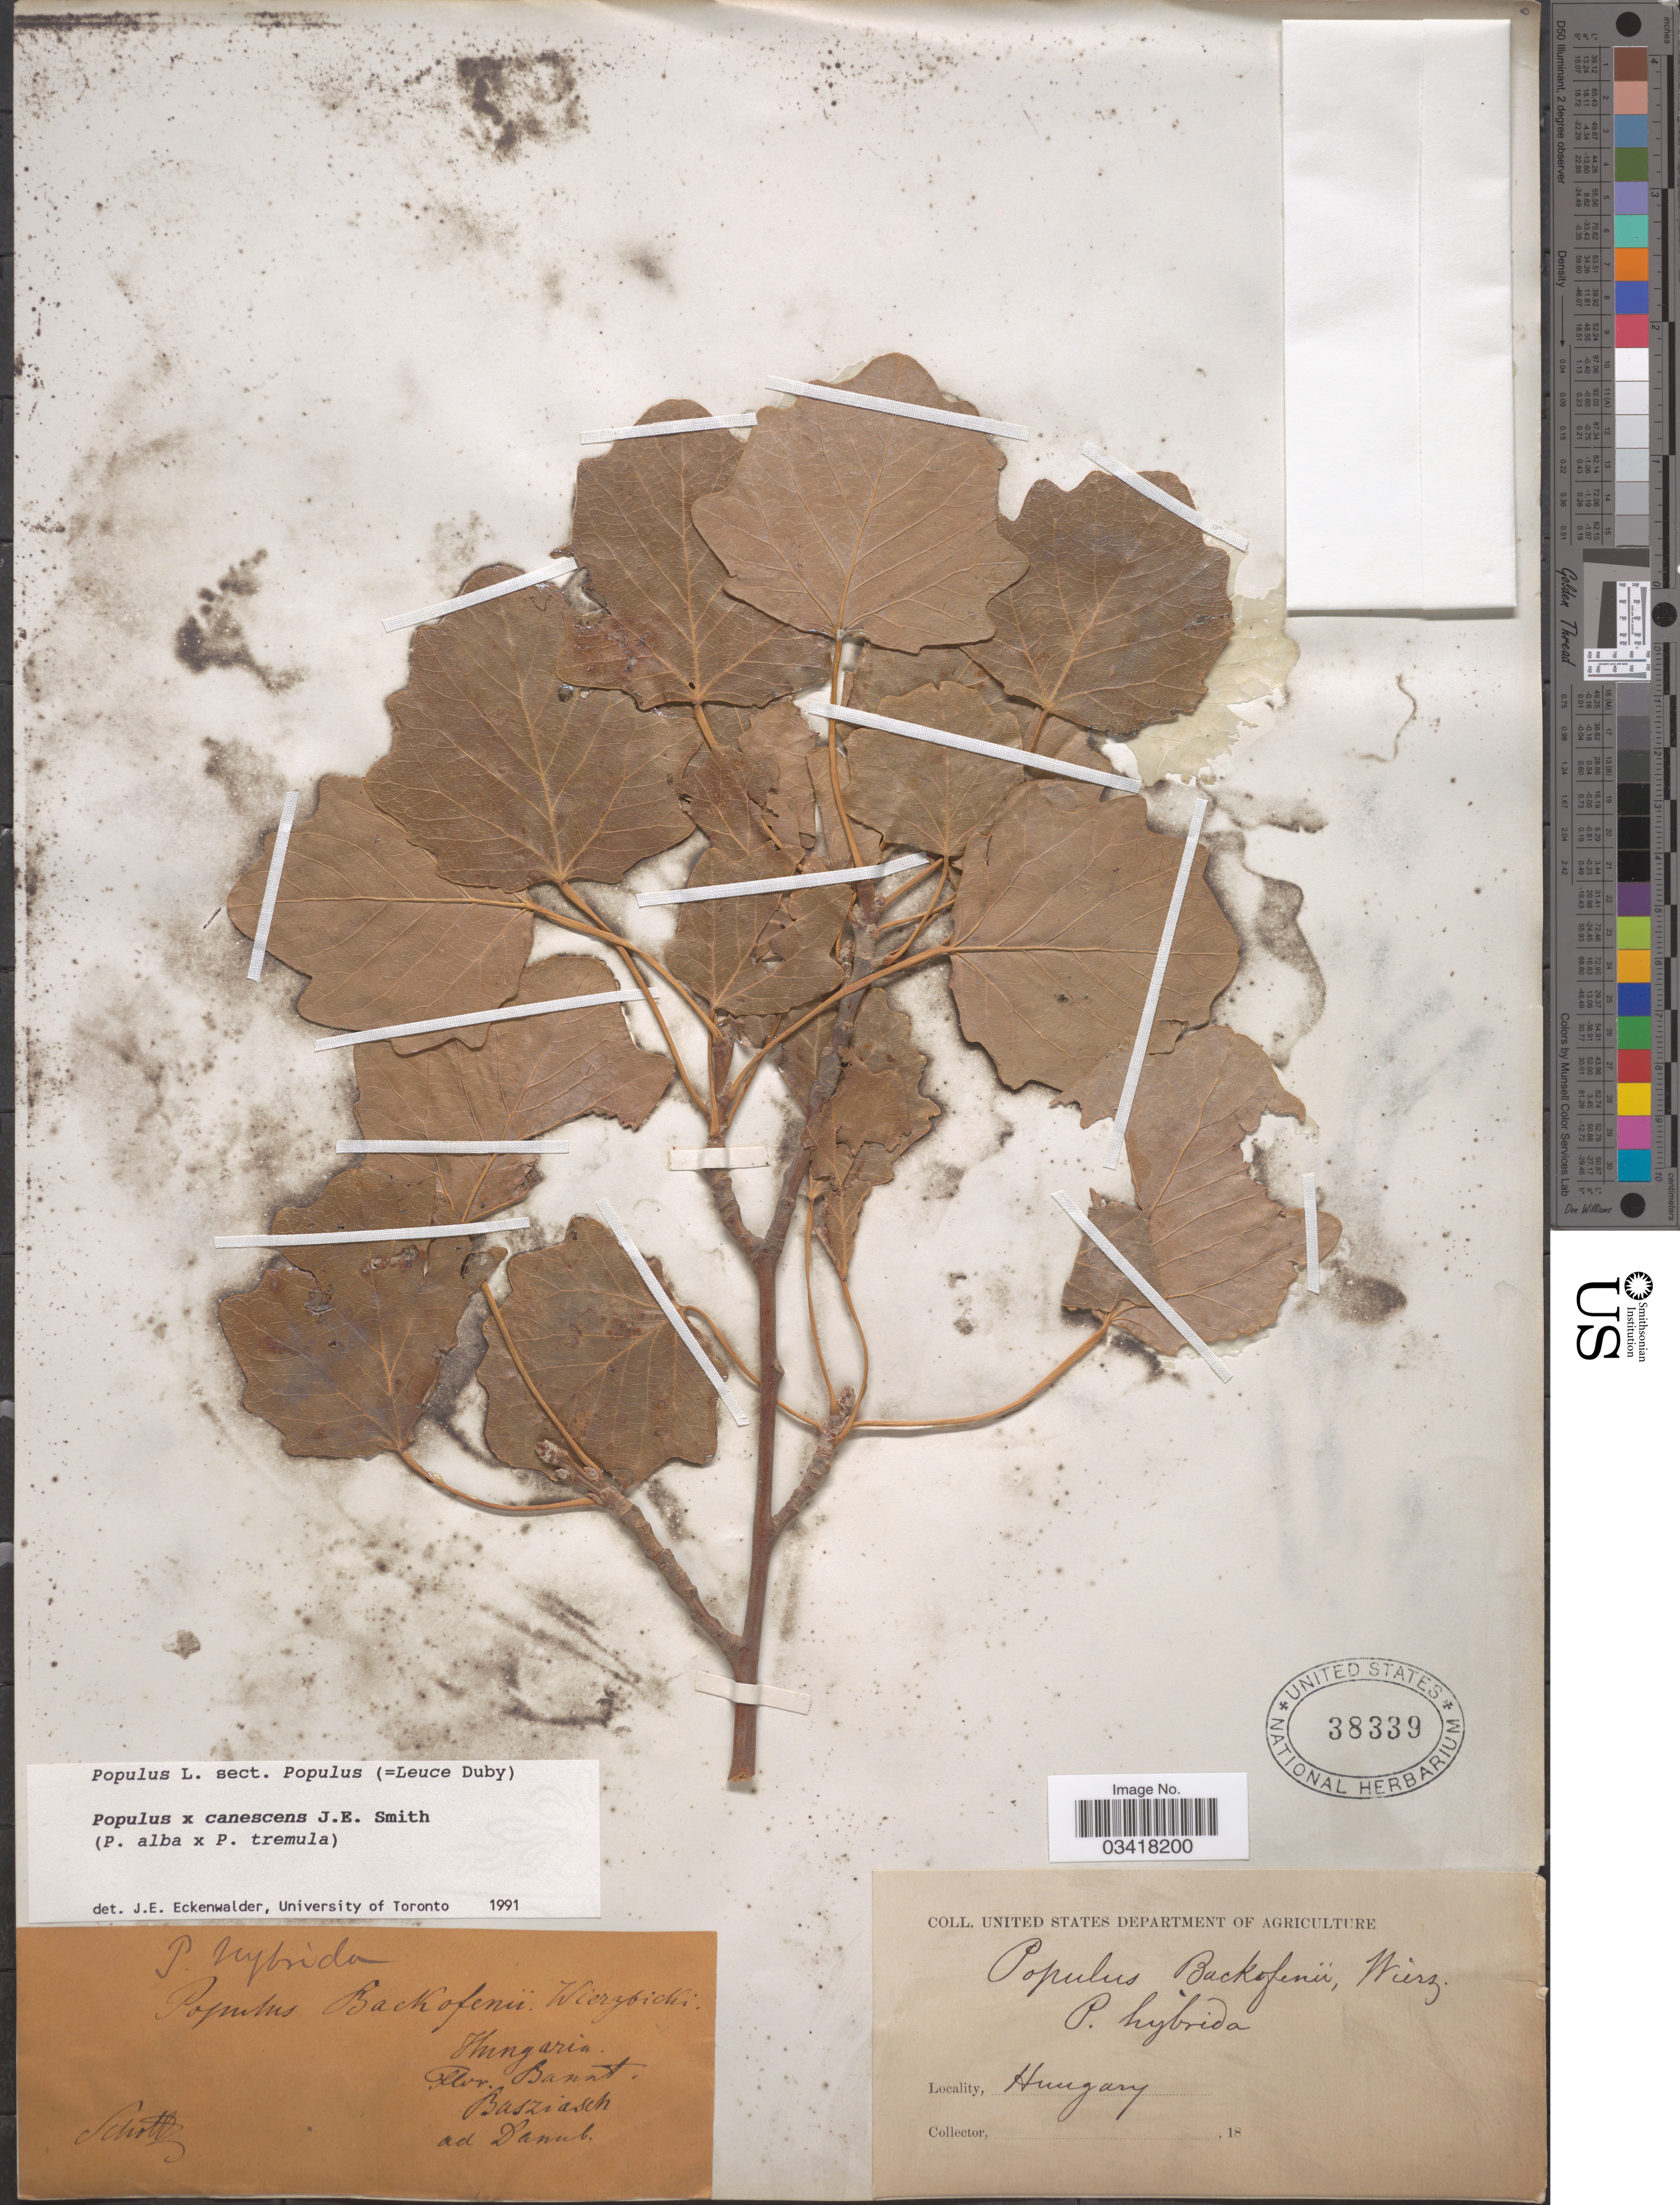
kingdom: Plantae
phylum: Tracheophyta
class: Magnoliopsida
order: Malpighiales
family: Salicaceae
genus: Populus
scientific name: Populus x canescens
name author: (Aiton) Sm.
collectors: -. Schottz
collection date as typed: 18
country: Hungary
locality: Flor. Banat Basziasch ad Danub.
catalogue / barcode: US 38339